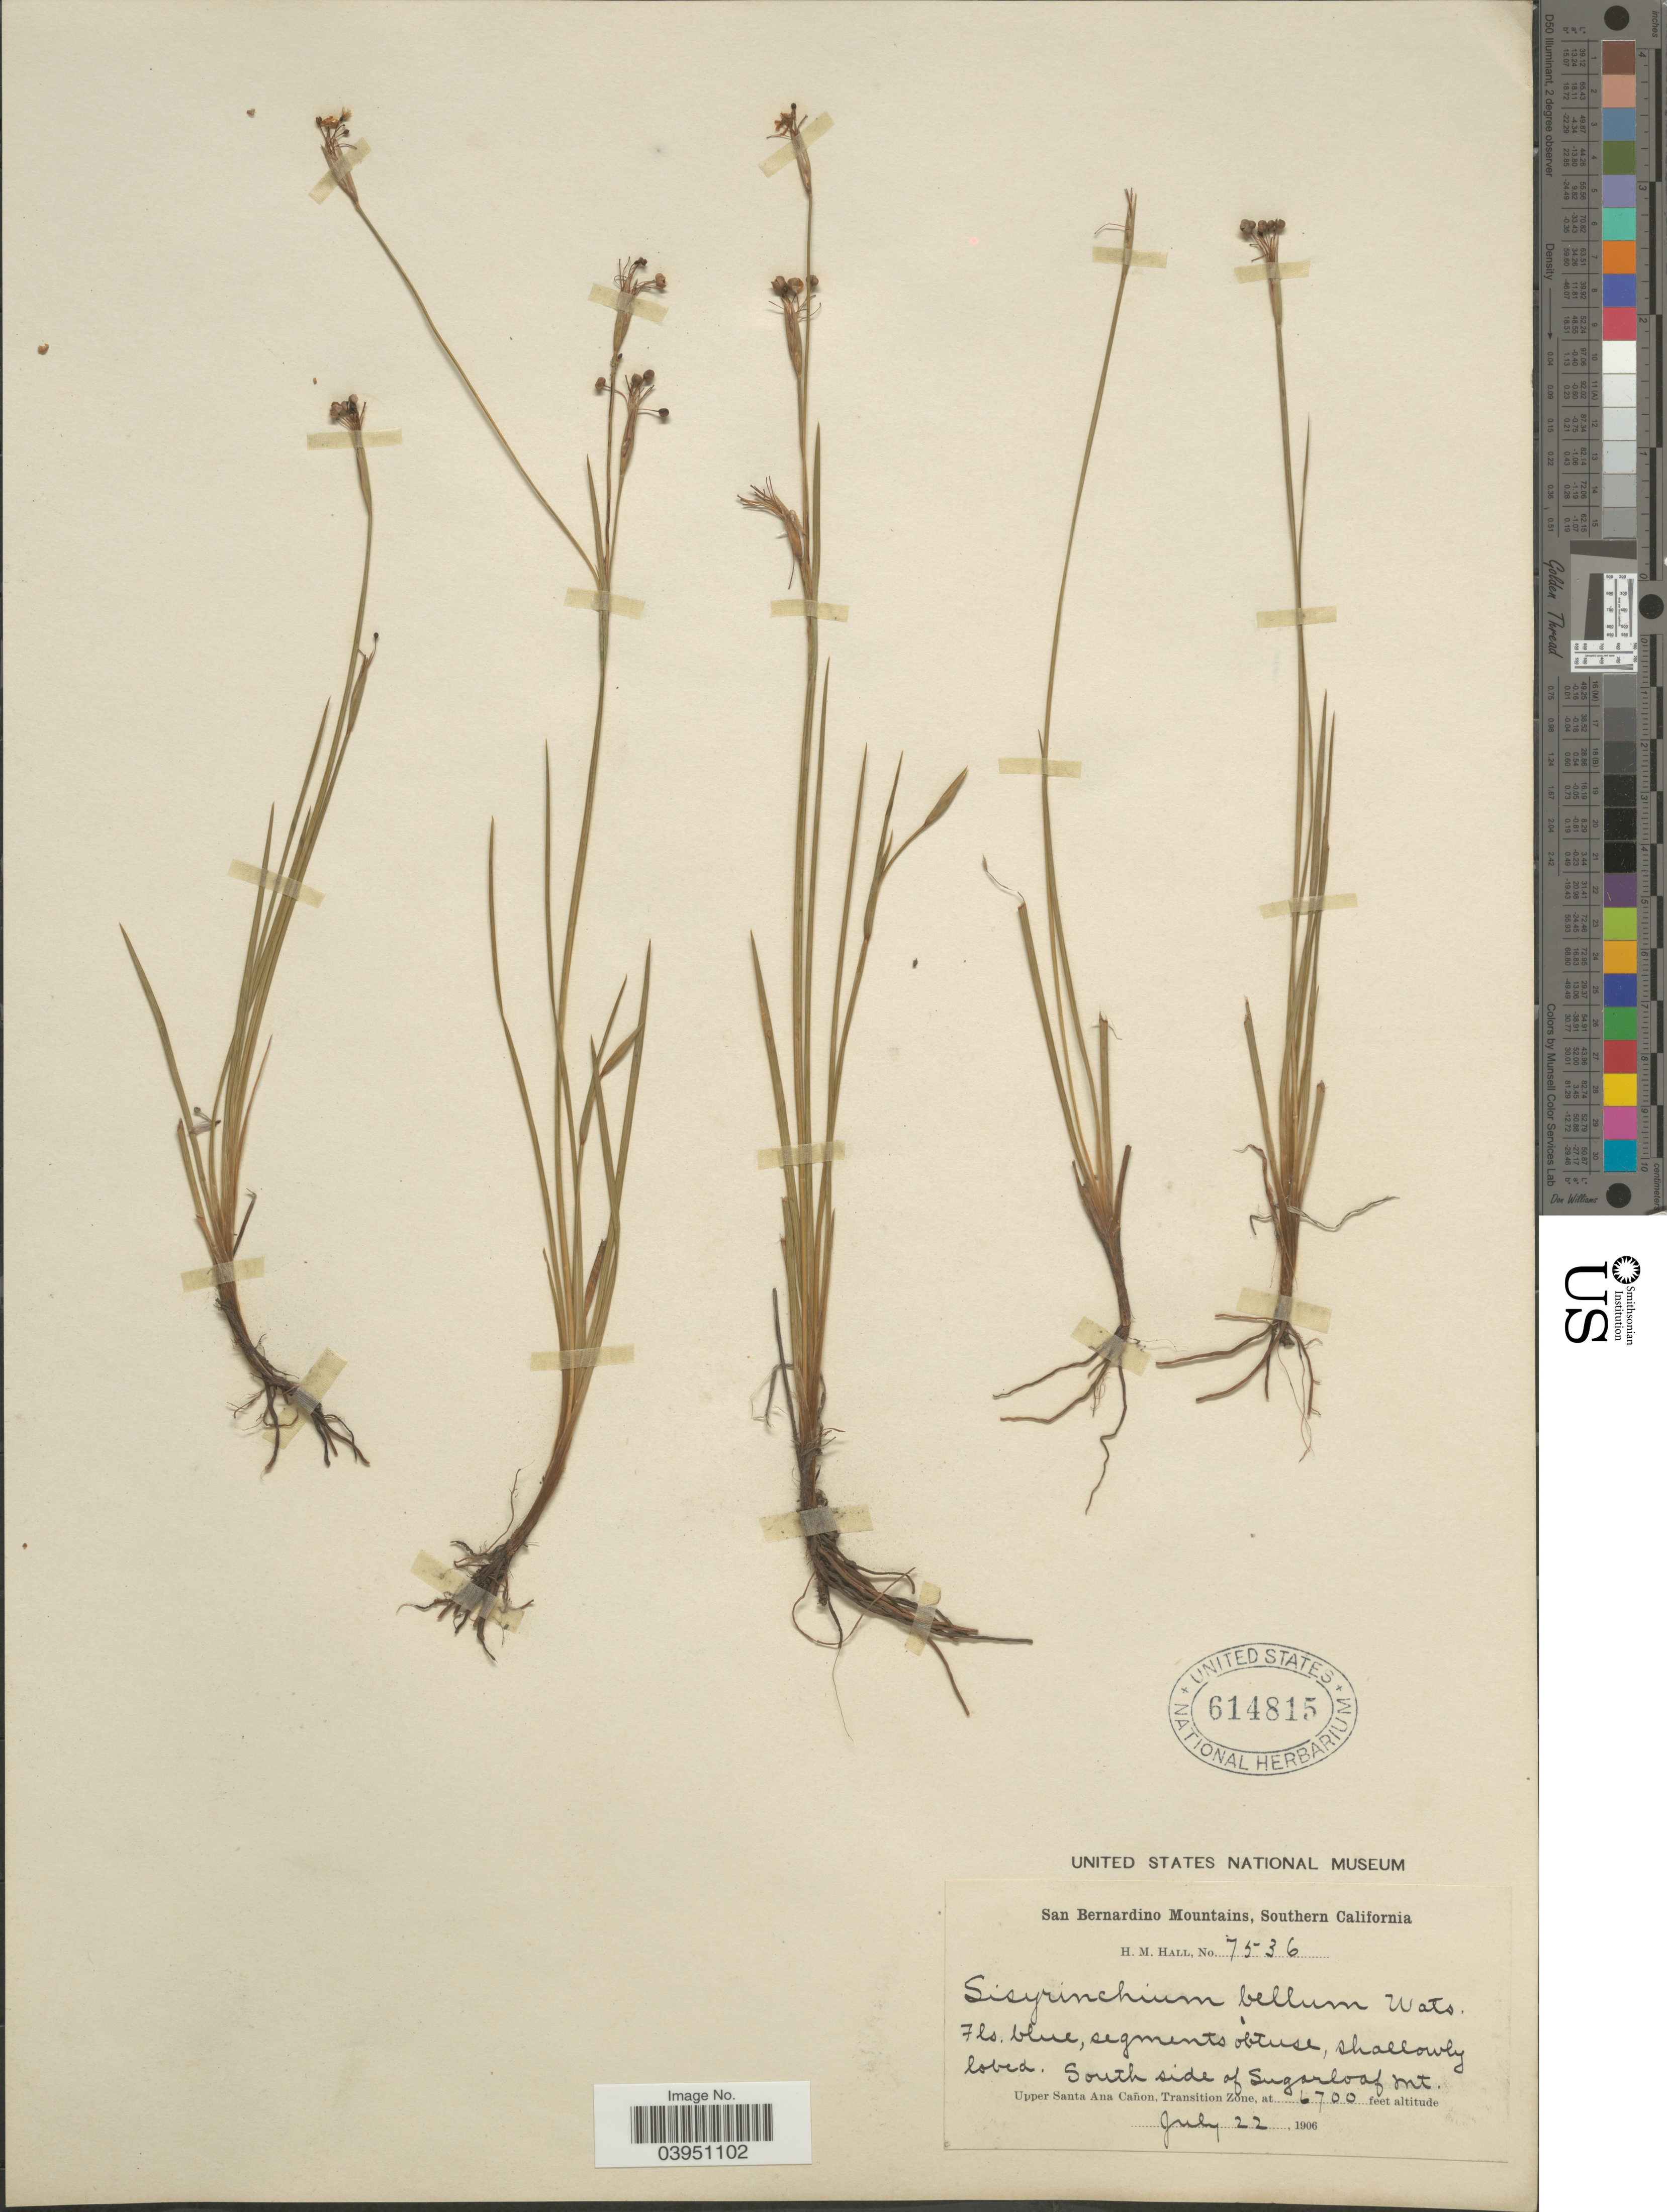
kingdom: Plantae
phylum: Tracheophyta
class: Liliopsida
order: Asparagales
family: Iridaceae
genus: Sisyrinchium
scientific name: Sisyrinchium hesperium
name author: E.P. Bicknell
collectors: H. M. Hall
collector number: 7536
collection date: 1906-07-22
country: United States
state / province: California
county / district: San Bernardino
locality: San Bernardino Mountains, Southern California. South side of Sugarloaf Mt. Upper Santa Ana Cañon, Transition Zone.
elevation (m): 2042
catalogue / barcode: US 614815